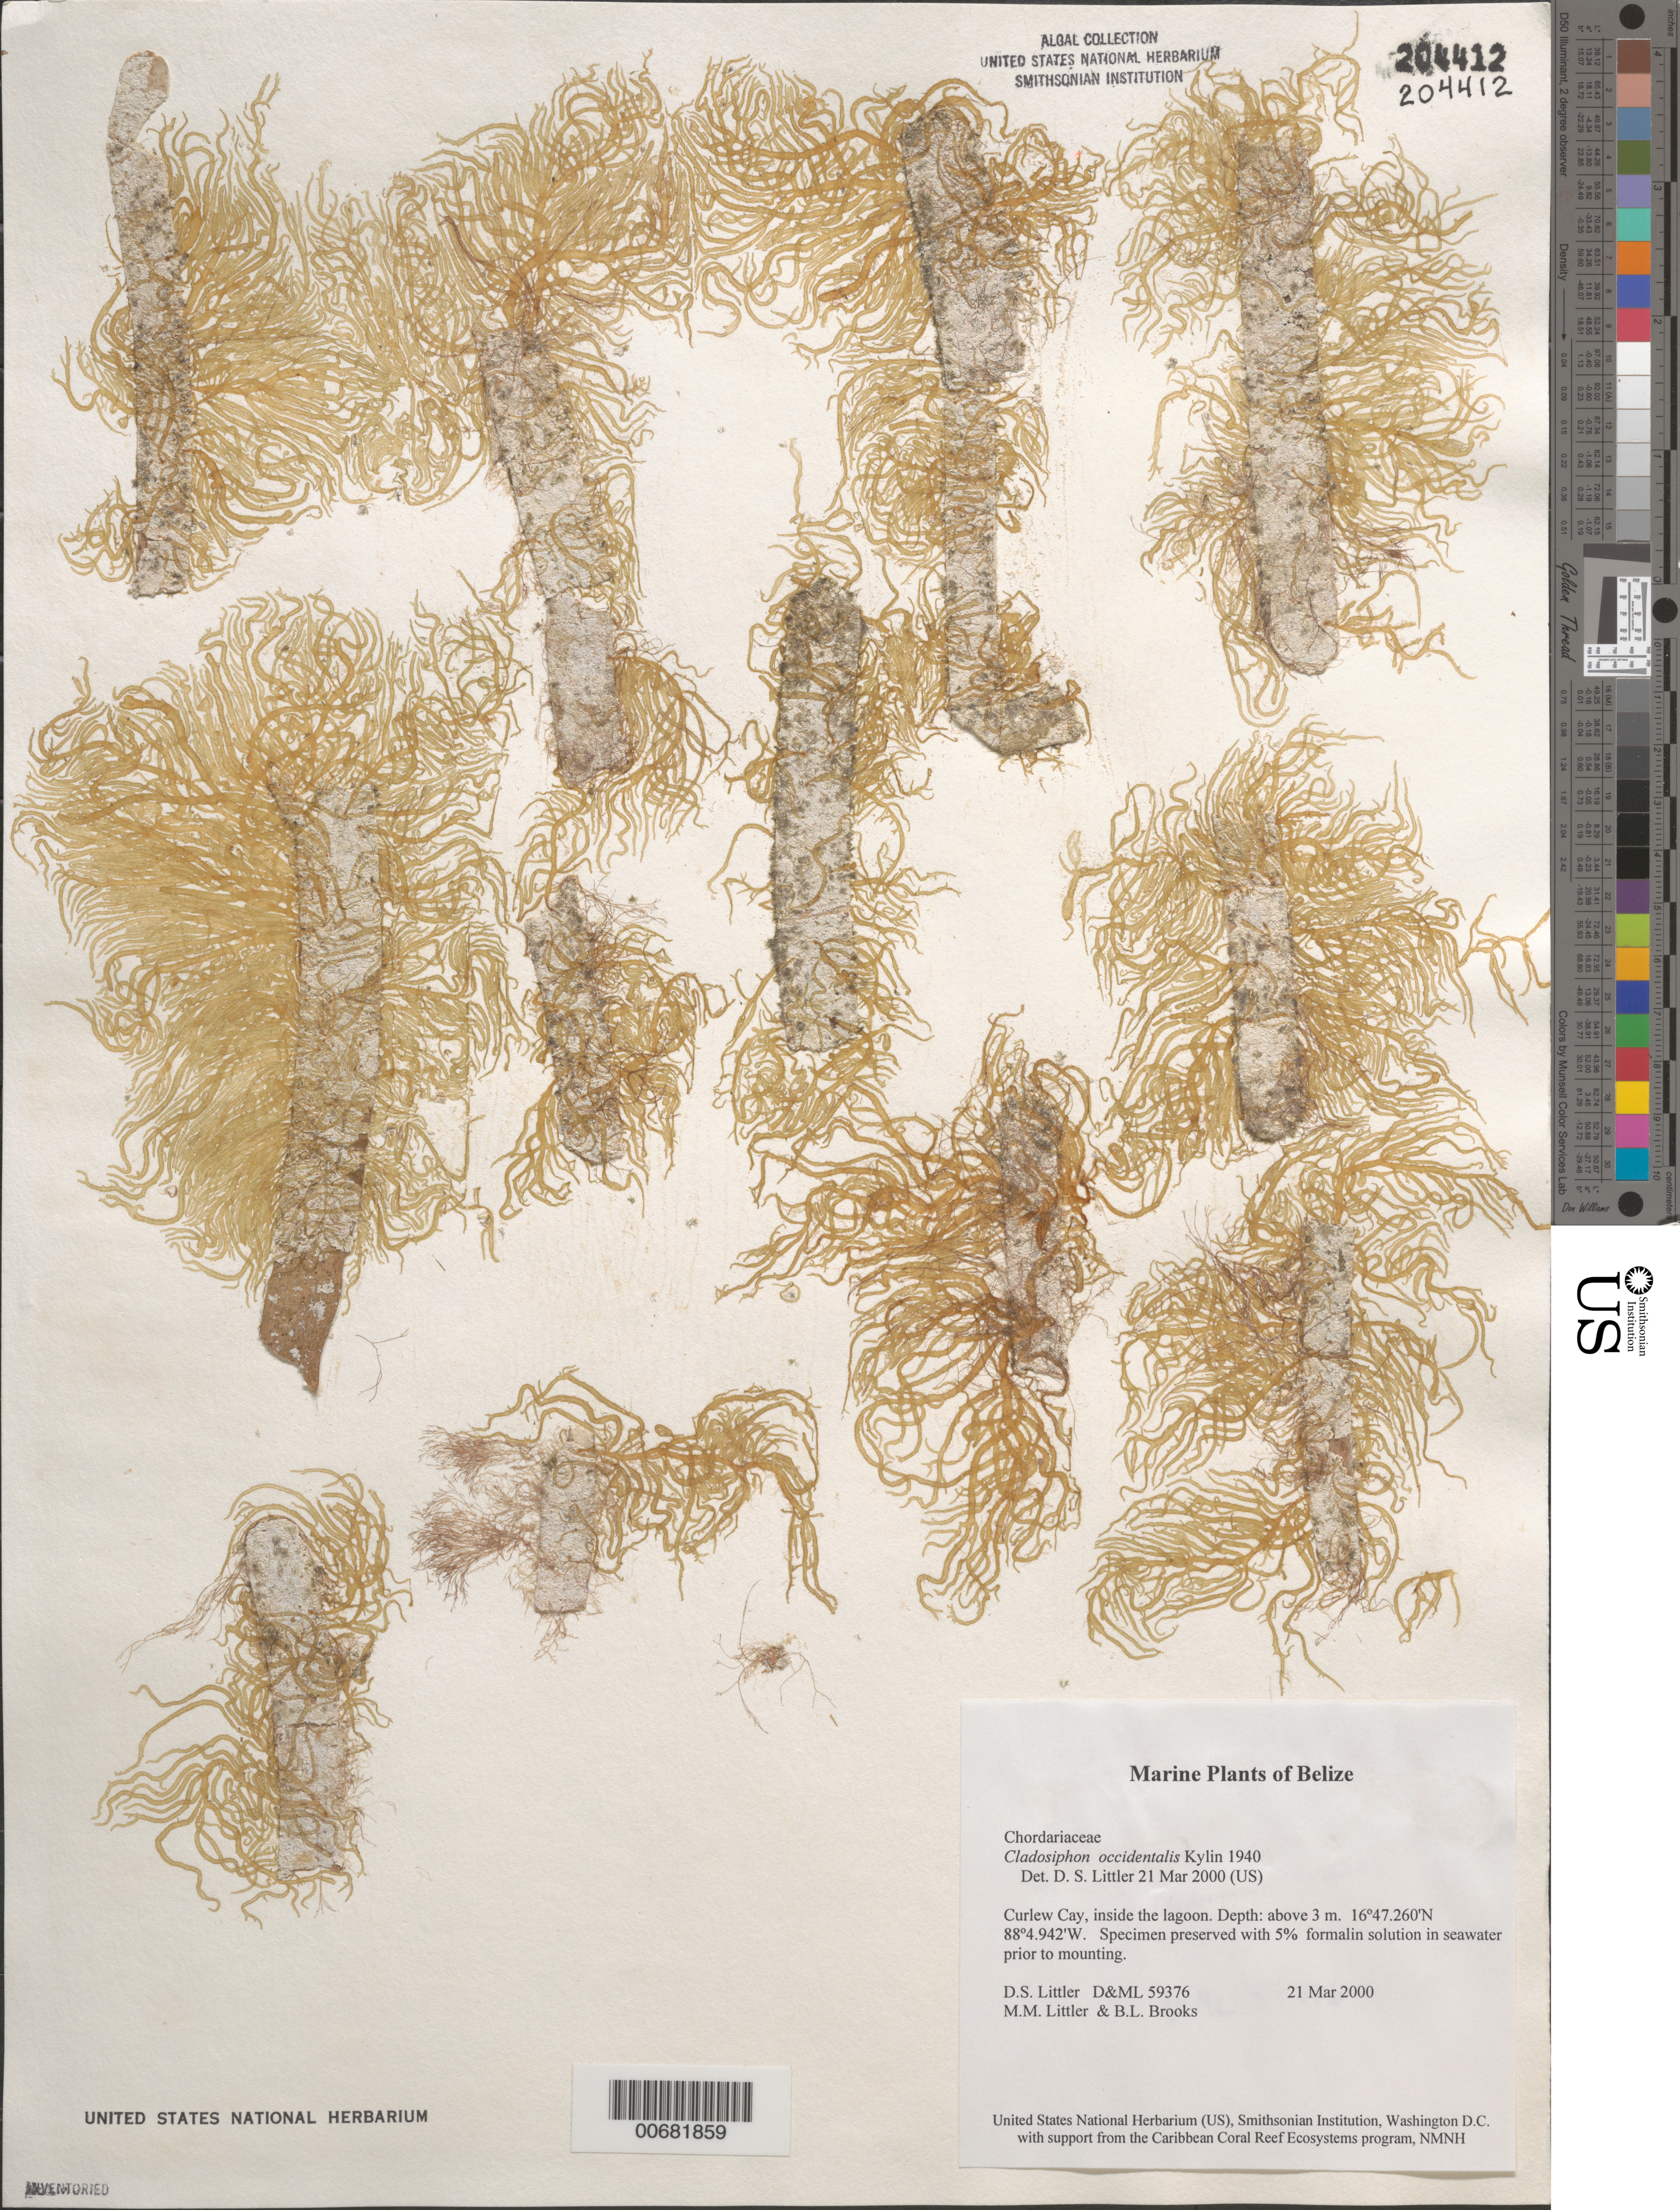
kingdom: Chromista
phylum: Ochrophyta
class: Phaeophyceae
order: Ectocarpales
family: Chordariaceae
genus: Cladosiphon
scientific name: Cladosiphon occidentalis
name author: Kylin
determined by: Littler, D. S.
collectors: D. S. Littler, M. M. Littler & B. Brooks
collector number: D&ML 59376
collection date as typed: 21 Mar 2000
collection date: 2000-03-21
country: Belize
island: Curlew Cay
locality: Inside the lagoon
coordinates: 16 47.260' N, 88 4.942' W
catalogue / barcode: US 204412